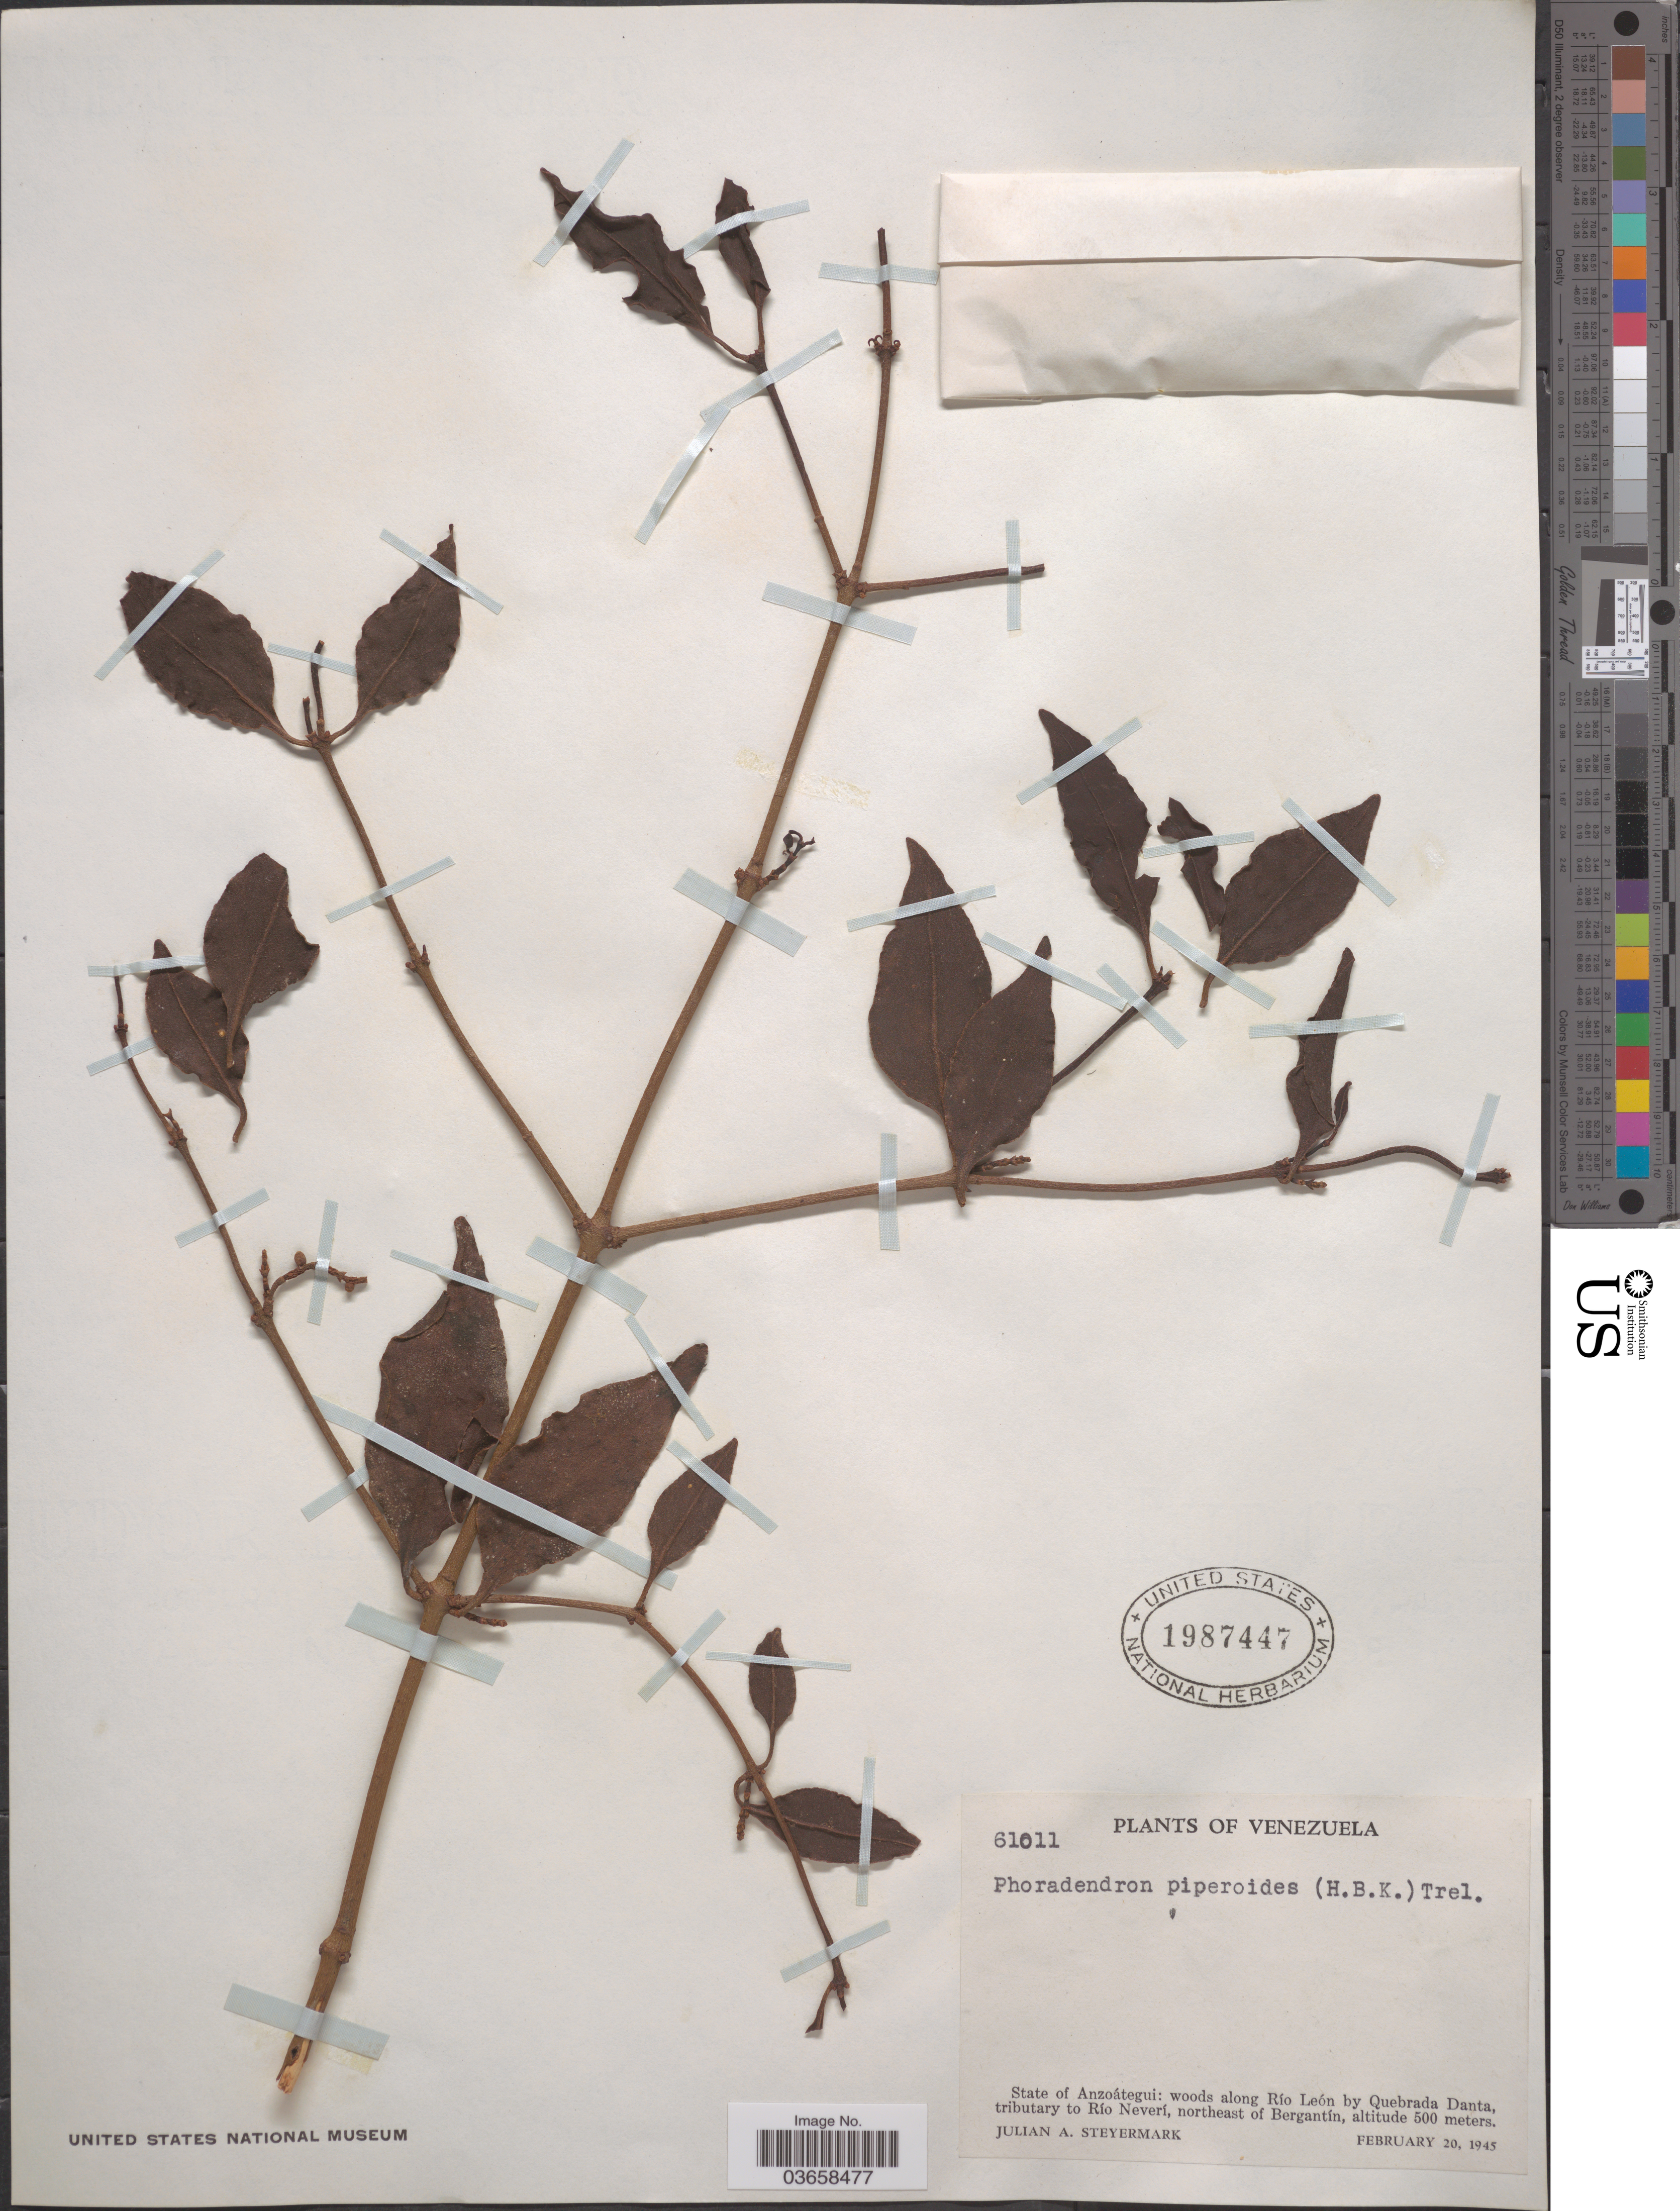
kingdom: Plantae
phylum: Tracheophyta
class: Magnoliopsida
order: Santalales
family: Viscaceae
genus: Phoradendron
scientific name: Phoradendron piperoides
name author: (Kunth) Trel.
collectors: J. Steyermark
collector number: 61011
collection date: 1945-02-20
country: Venezuela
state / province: Anzoategui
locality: Woods along Río León by Quebrada Danta, tributary to Río Neverí, northeast of Bergantín.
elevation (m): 500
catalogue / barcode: US 1987447